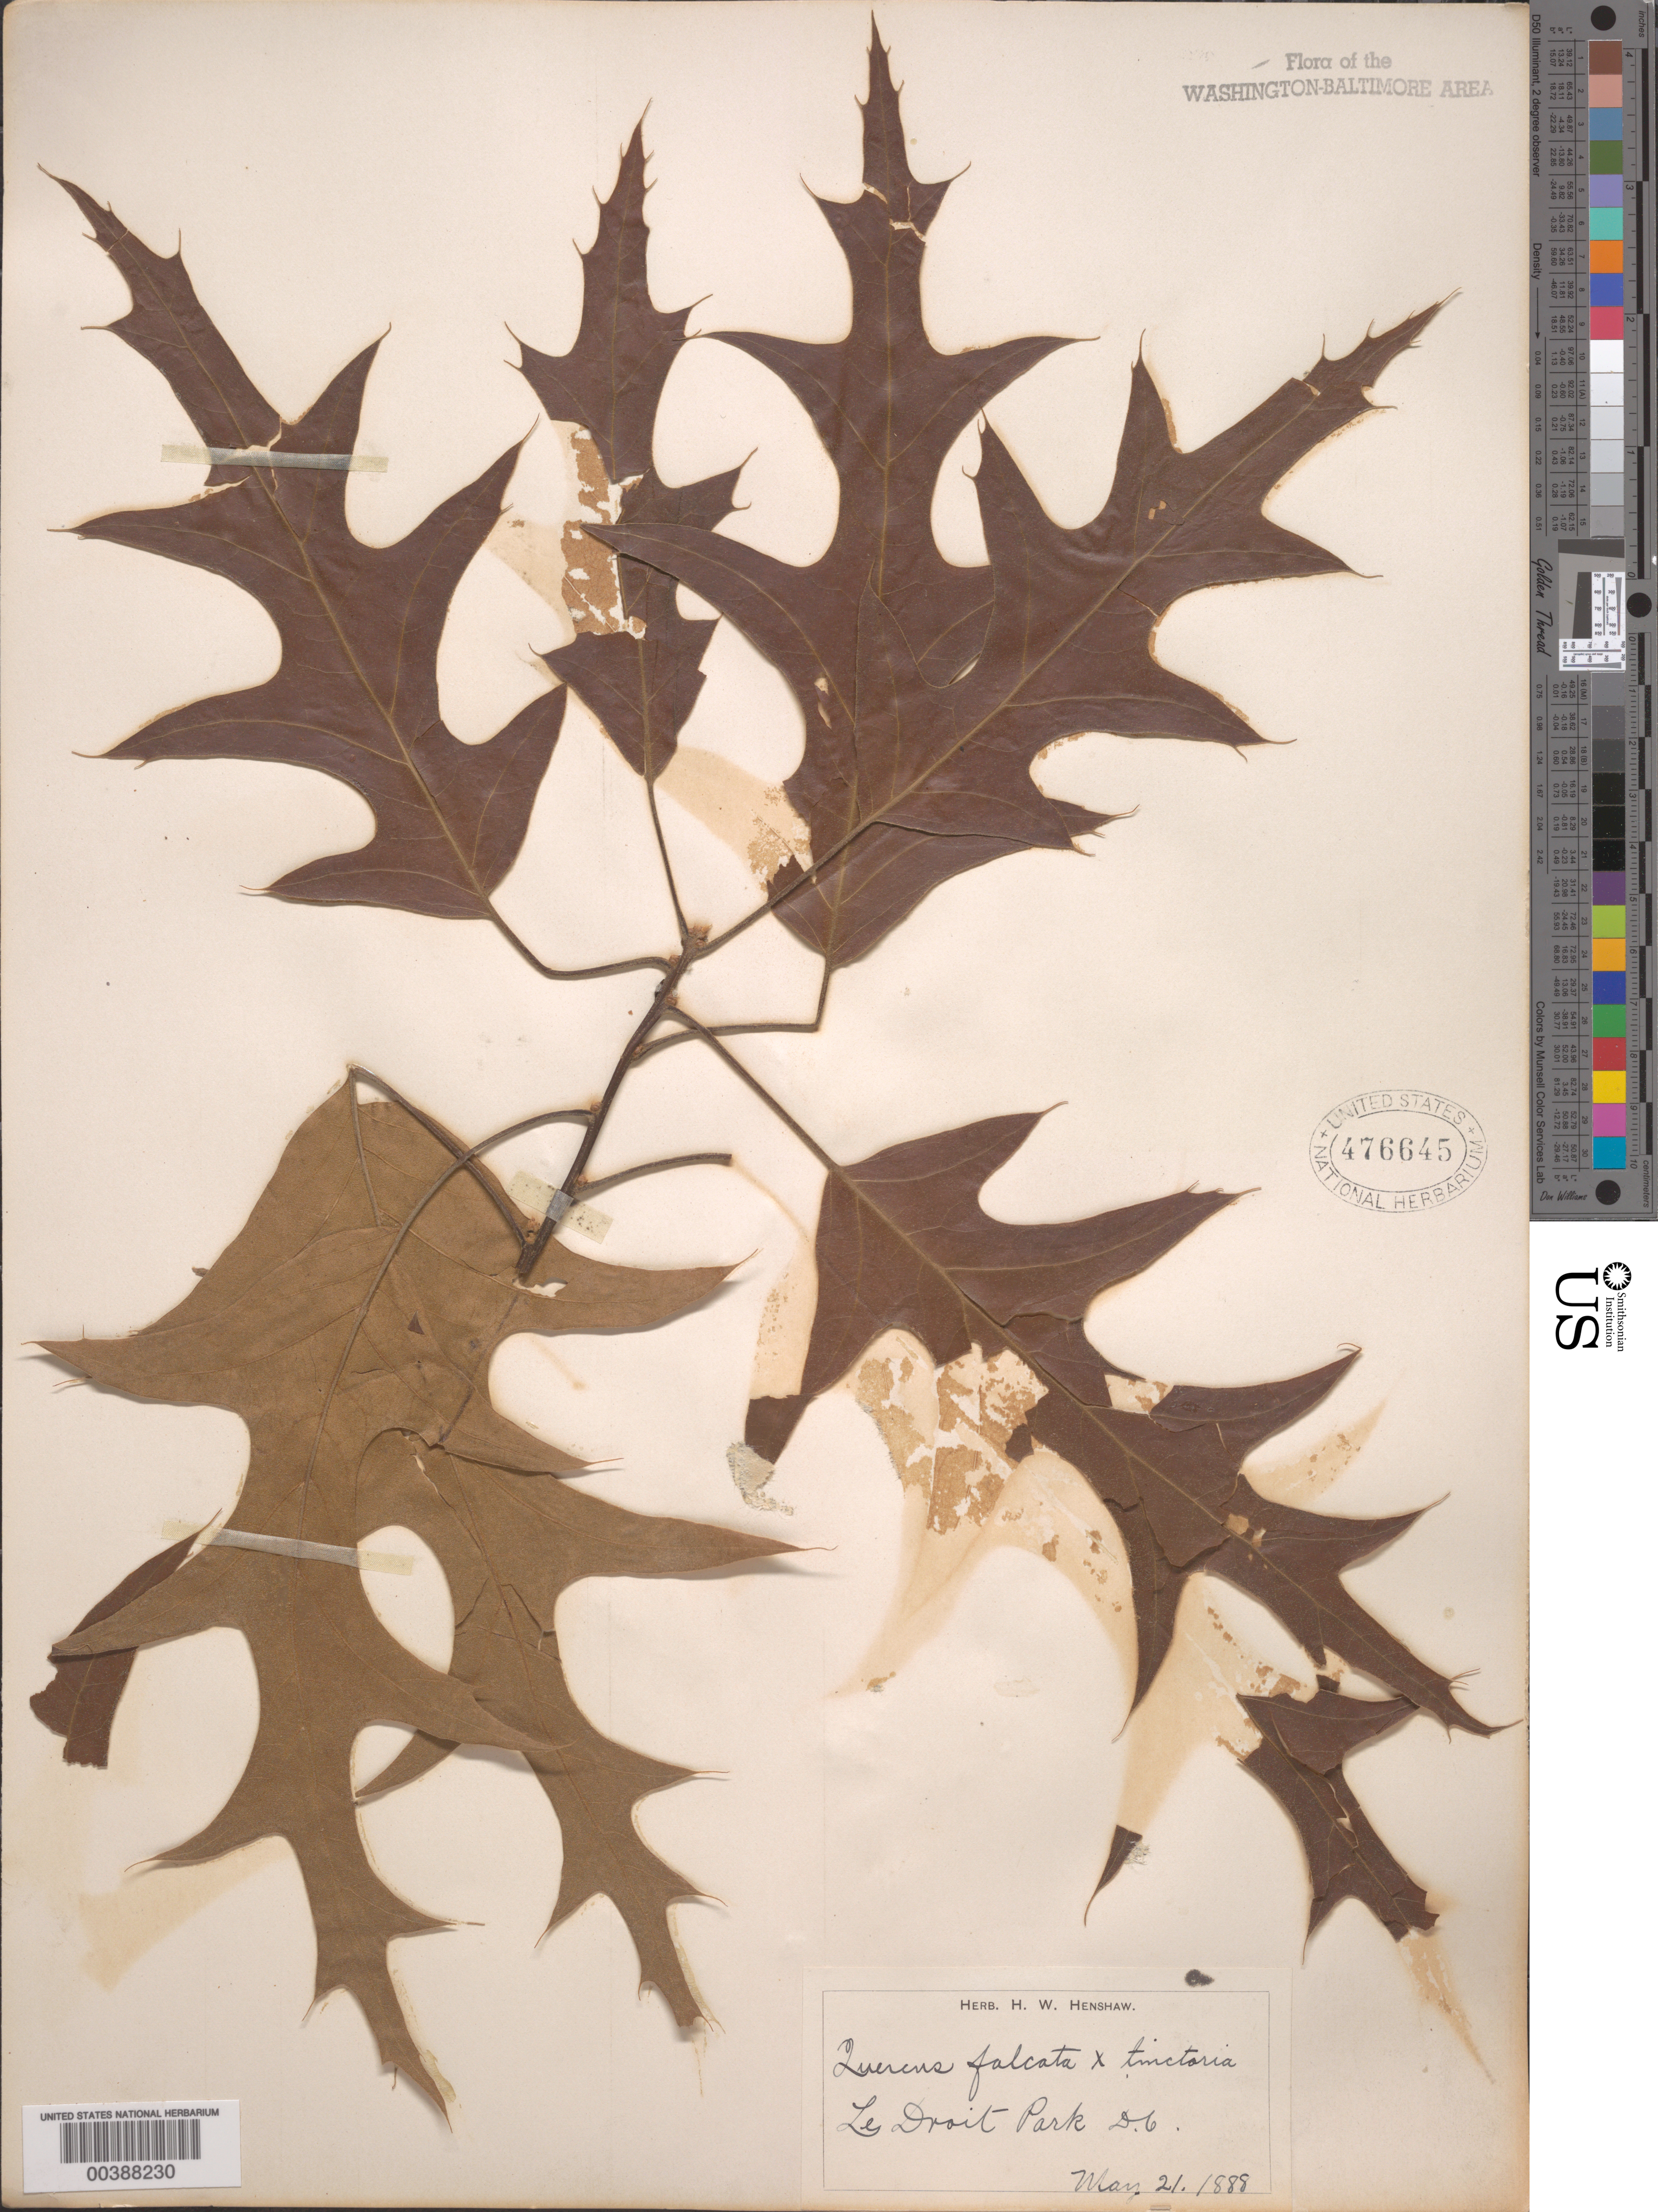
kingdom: Plantae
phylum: Tracheophyta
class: Magnoliopsida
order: Fagales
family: Fagaceae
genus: Quercus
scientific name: Quercus falcata x Q. velutina Lam.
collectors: H. Henshaw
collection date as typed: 21 May 1888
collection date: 1888-05-21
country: United States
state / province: District of Columbia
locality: Le Droit Park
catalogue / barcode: US 476645